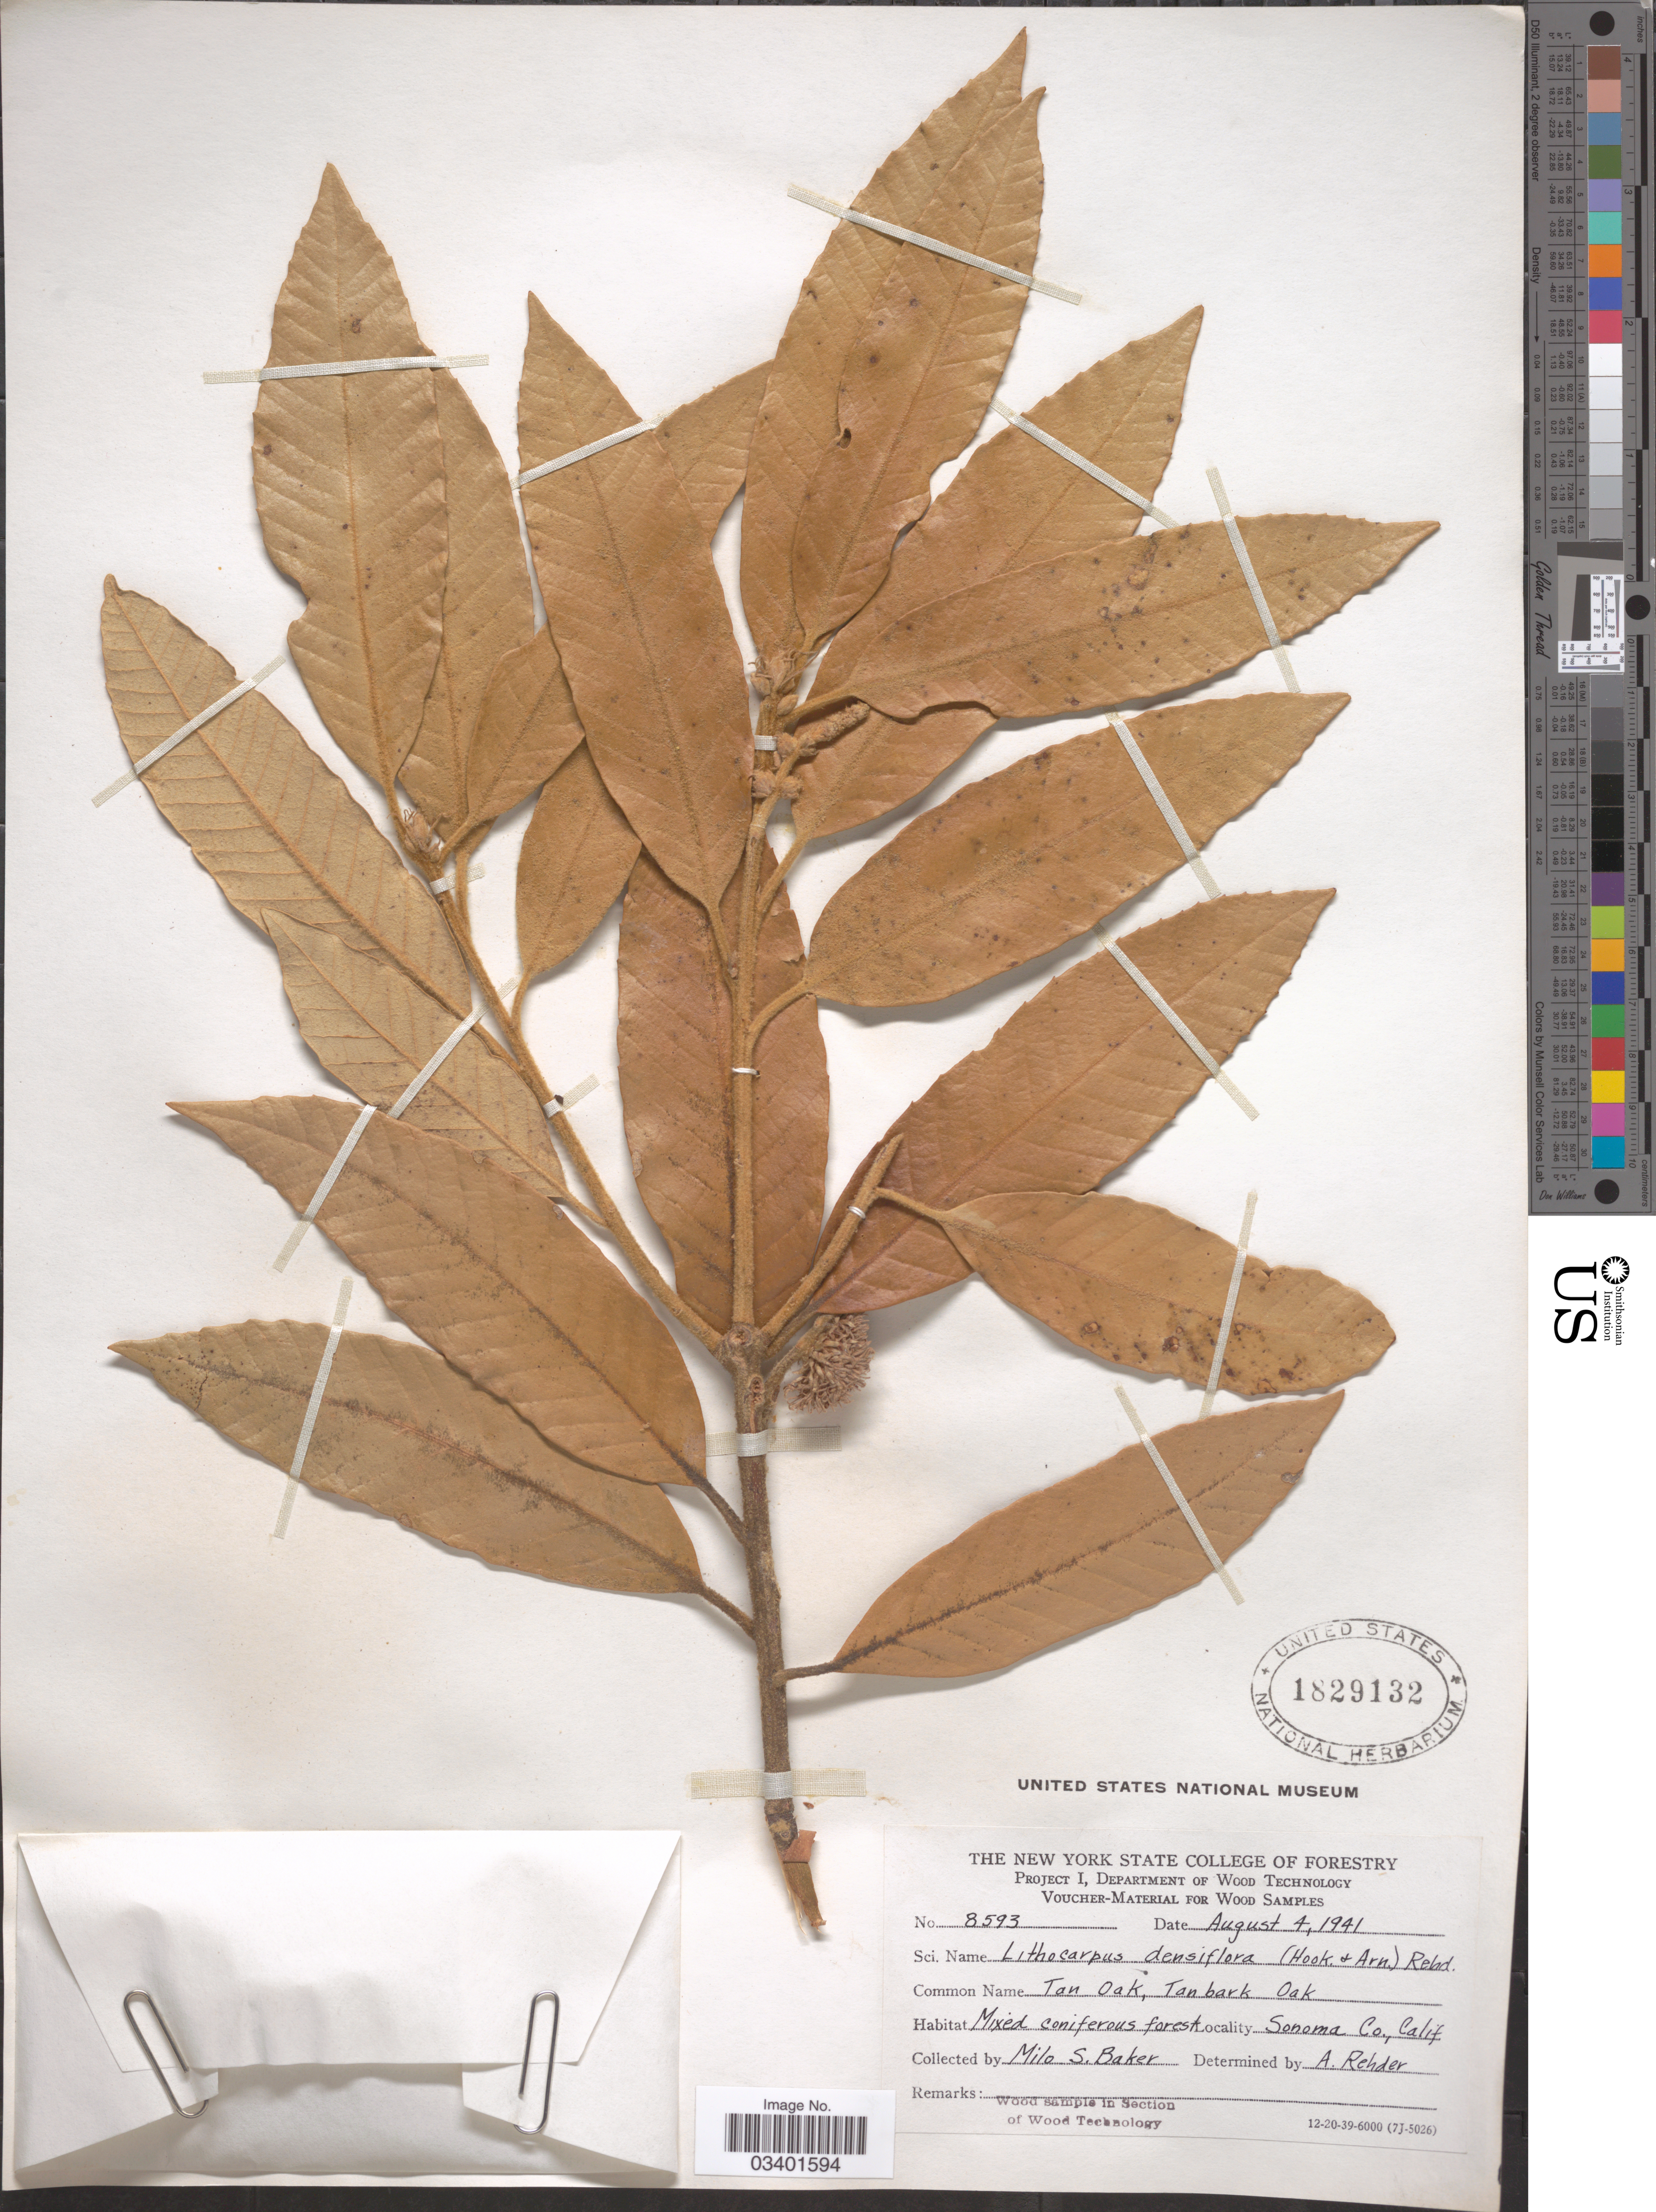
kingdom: Plantae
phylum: Tracheophyta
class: Magnoliopsida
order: Fagales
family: Fagaceae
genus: Notholithocarpus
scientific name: Notholithocarpus densiflorus var. densiflorus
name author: (Hook. & Arn.) P. S. Manos et al.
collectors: M. S. Baker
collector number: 8593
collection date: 1941-08-04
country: United States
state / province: California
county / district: Sonoma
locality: Sonoma Co.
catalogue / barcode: US 1829132